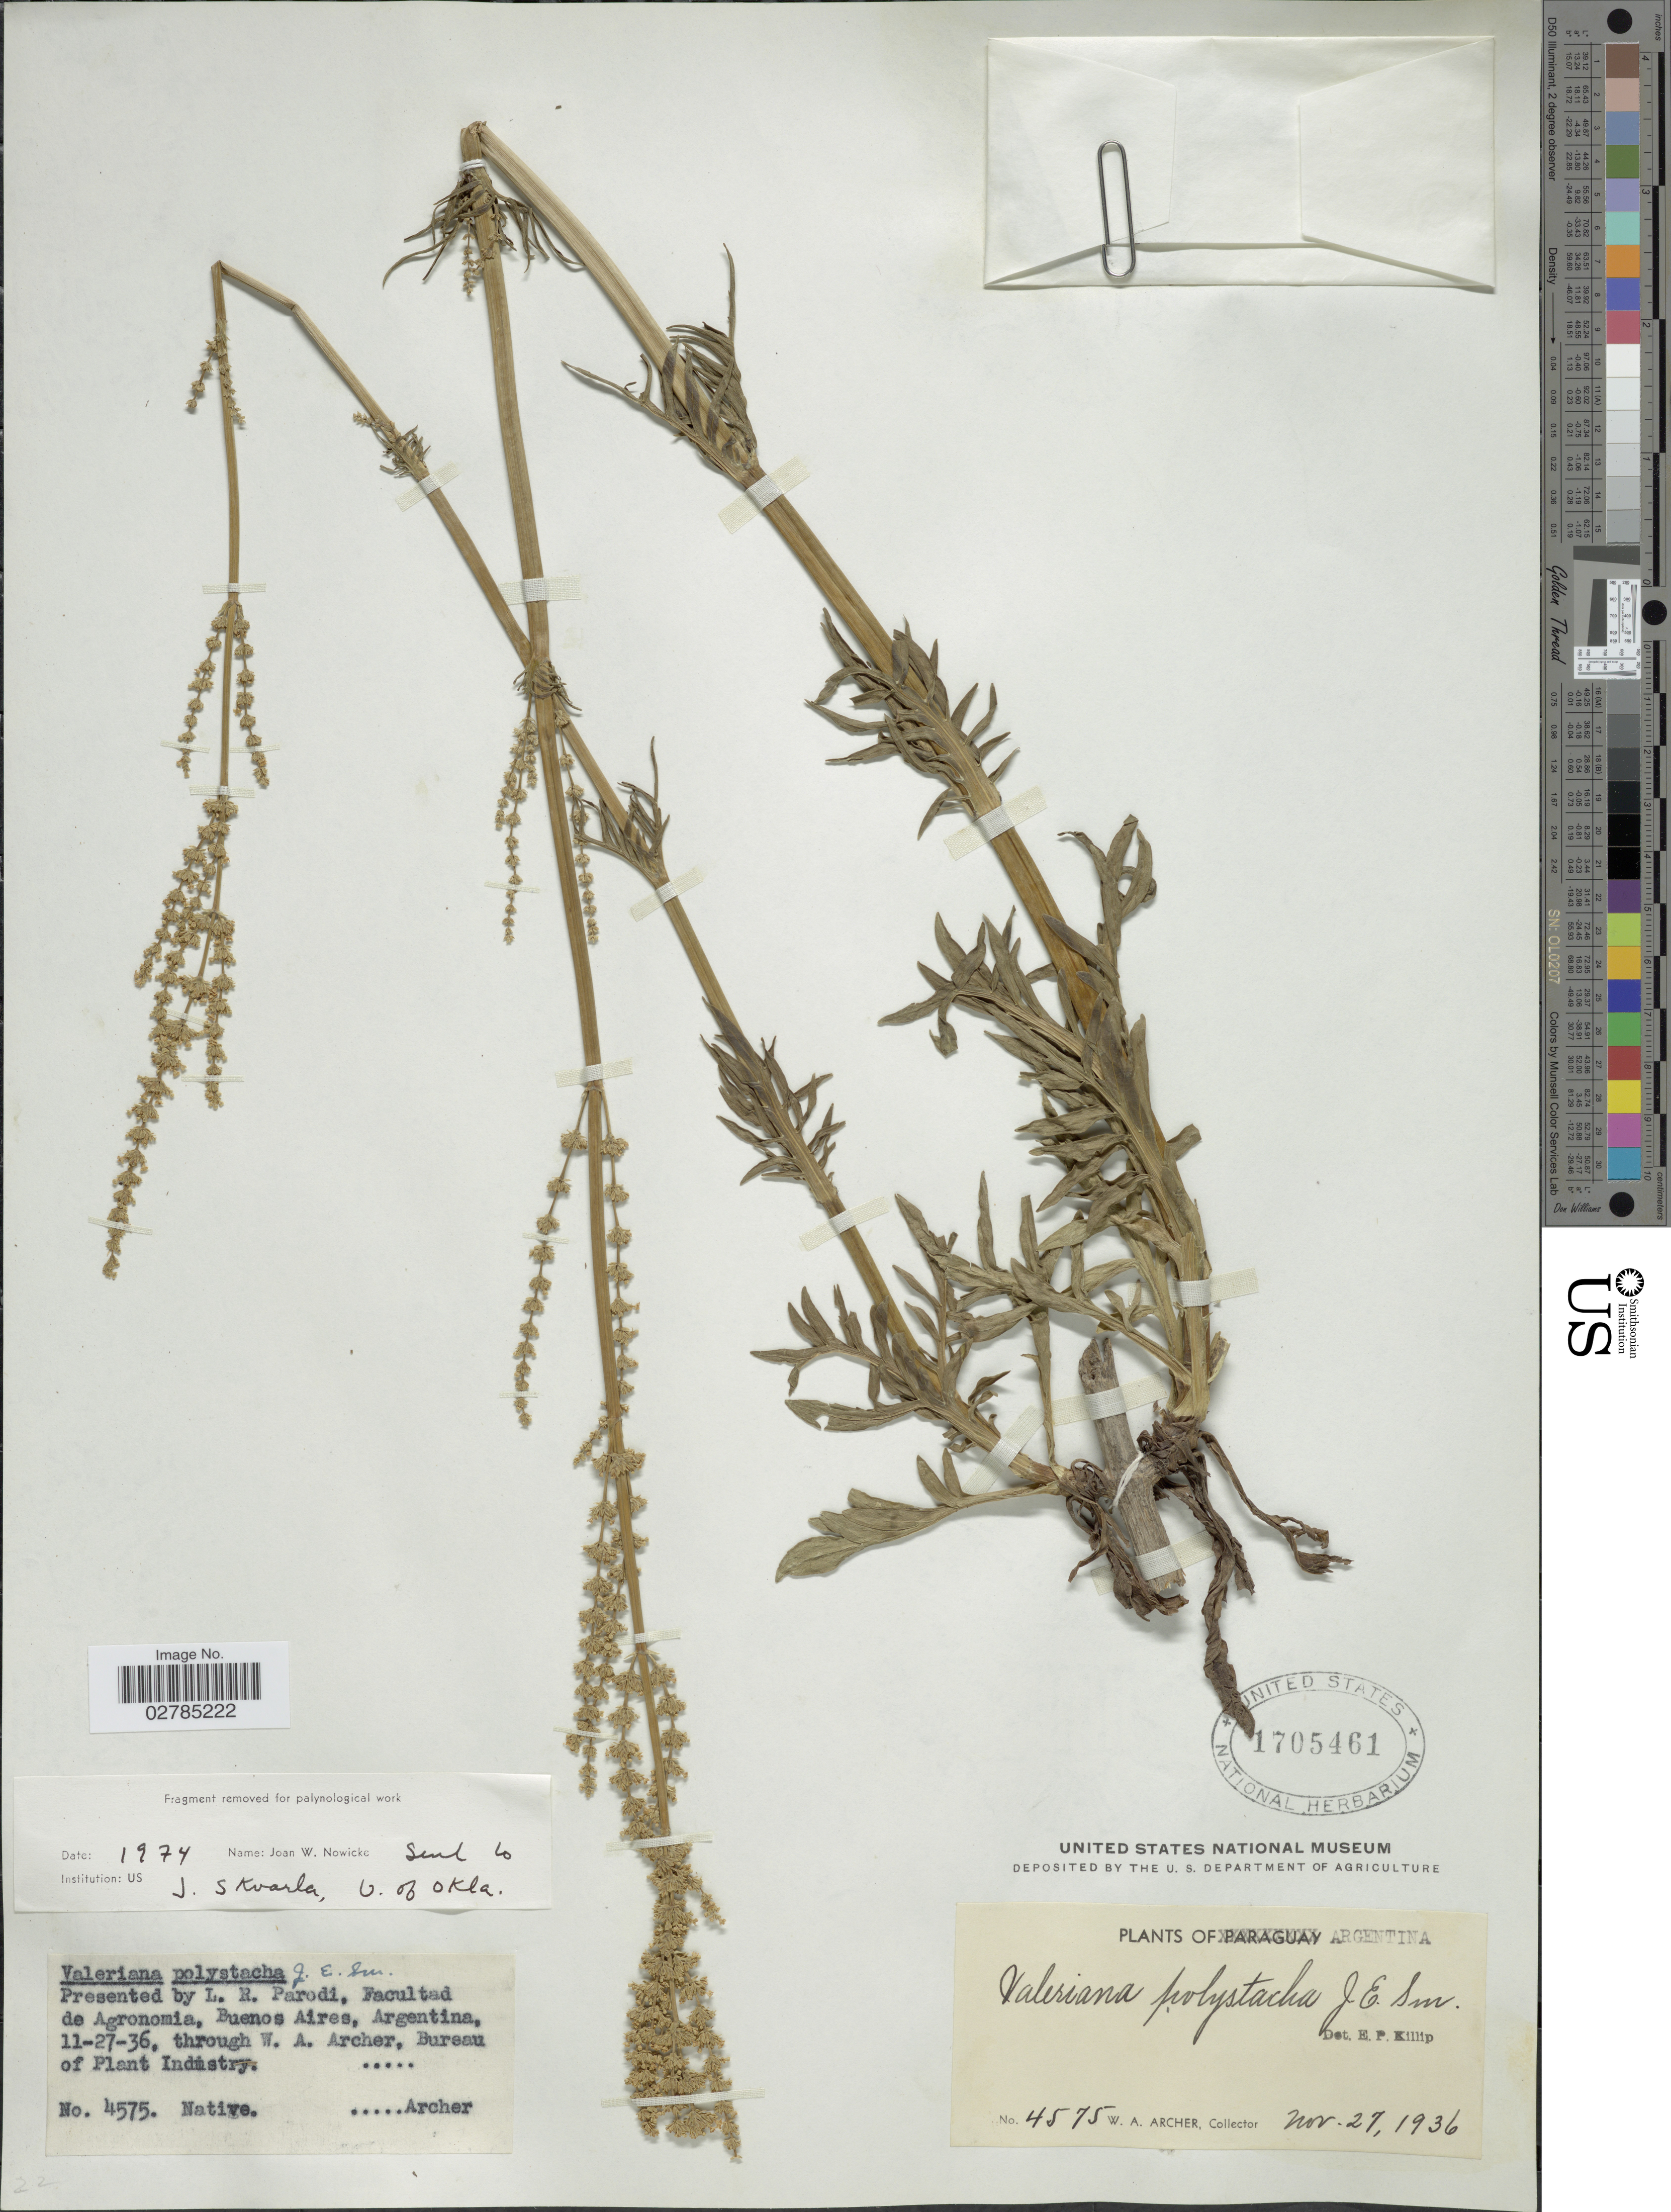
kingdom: Plantae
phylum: Tracheophyta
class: Magnoliopsida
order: Dipsacales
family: Caprifoliaceae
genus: Valeriana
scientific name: Valeriana polystachya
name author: Sm.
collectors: W. A. Archer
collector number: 4575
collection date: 1936-11-27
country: Argentina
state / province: Buenos Aires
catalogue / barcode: US 1705461